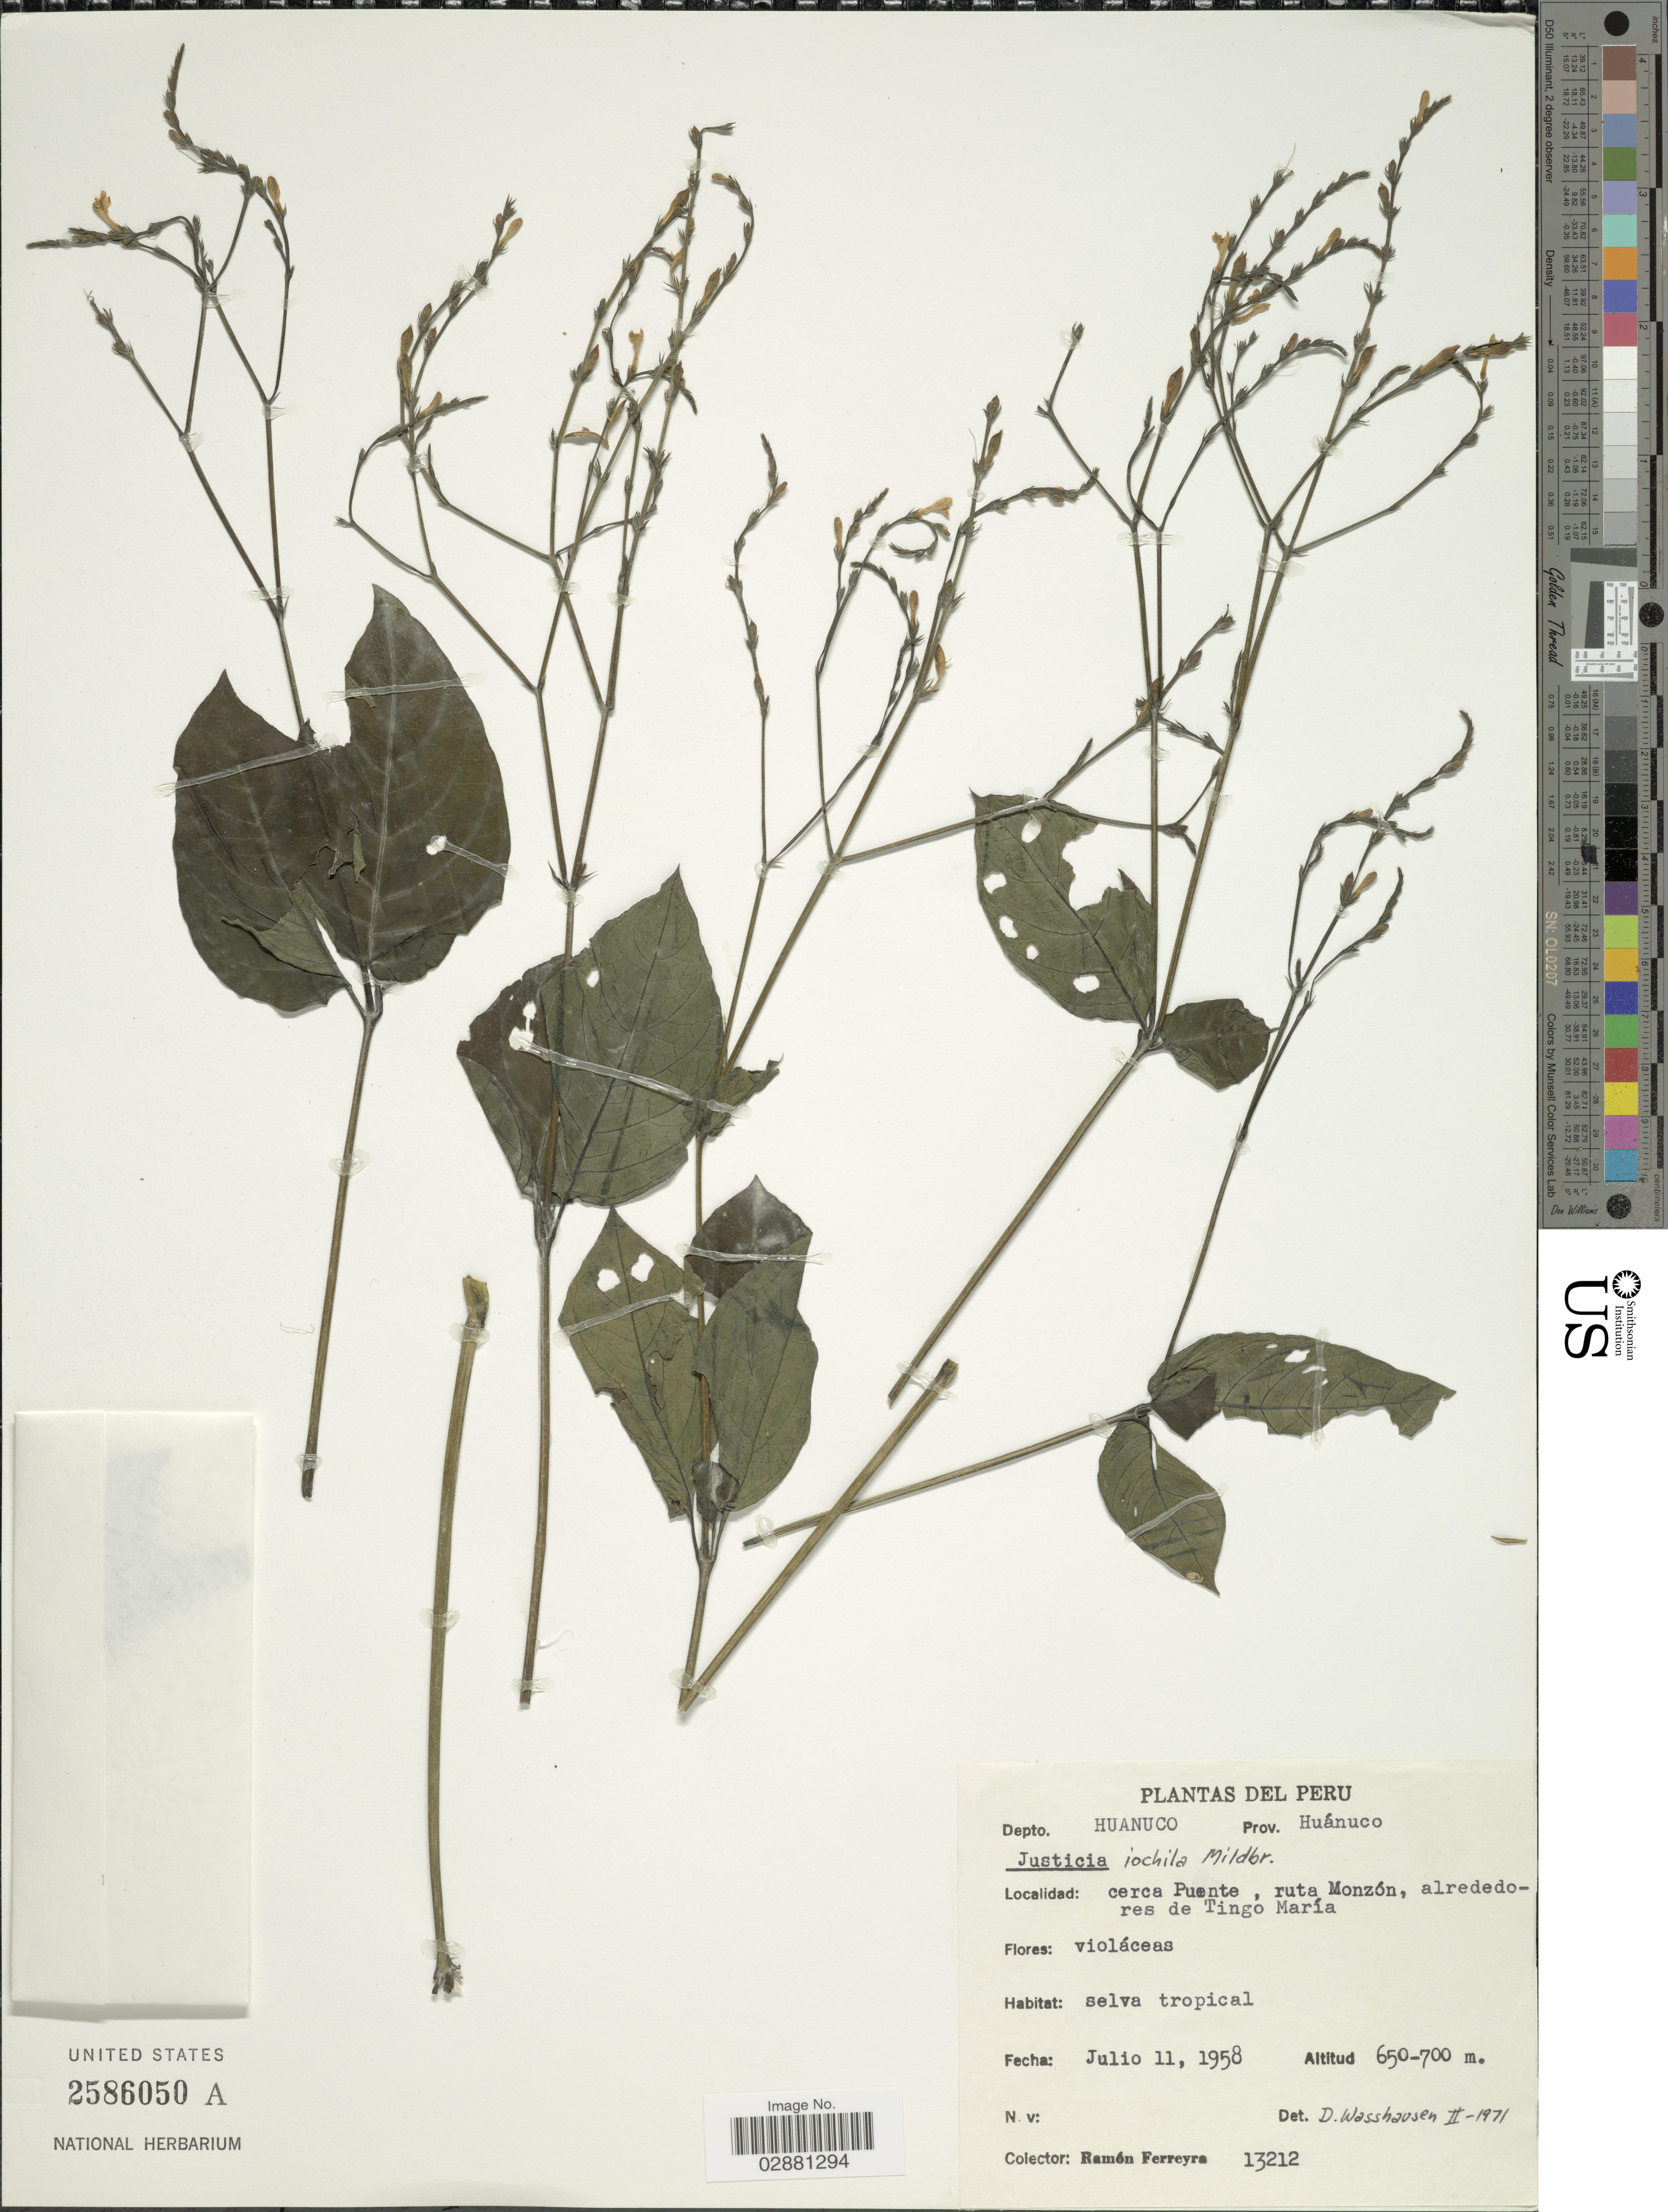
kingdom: Plantae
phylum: Tracheophyta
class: Magnoliopsida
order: Lamiales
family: Acanthaceae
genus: Justicia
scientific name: Justicia ulei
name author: Lindau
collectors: R. A. Ferreyra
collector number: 13212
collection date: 1958-07-11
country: Peru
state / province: Huánuco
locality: Depto. Huanuco, Prov. Huánuco, cerca Puente, ruta Monzón, alrededores de Tingo María.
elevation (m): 650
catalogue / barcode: US 2586050A